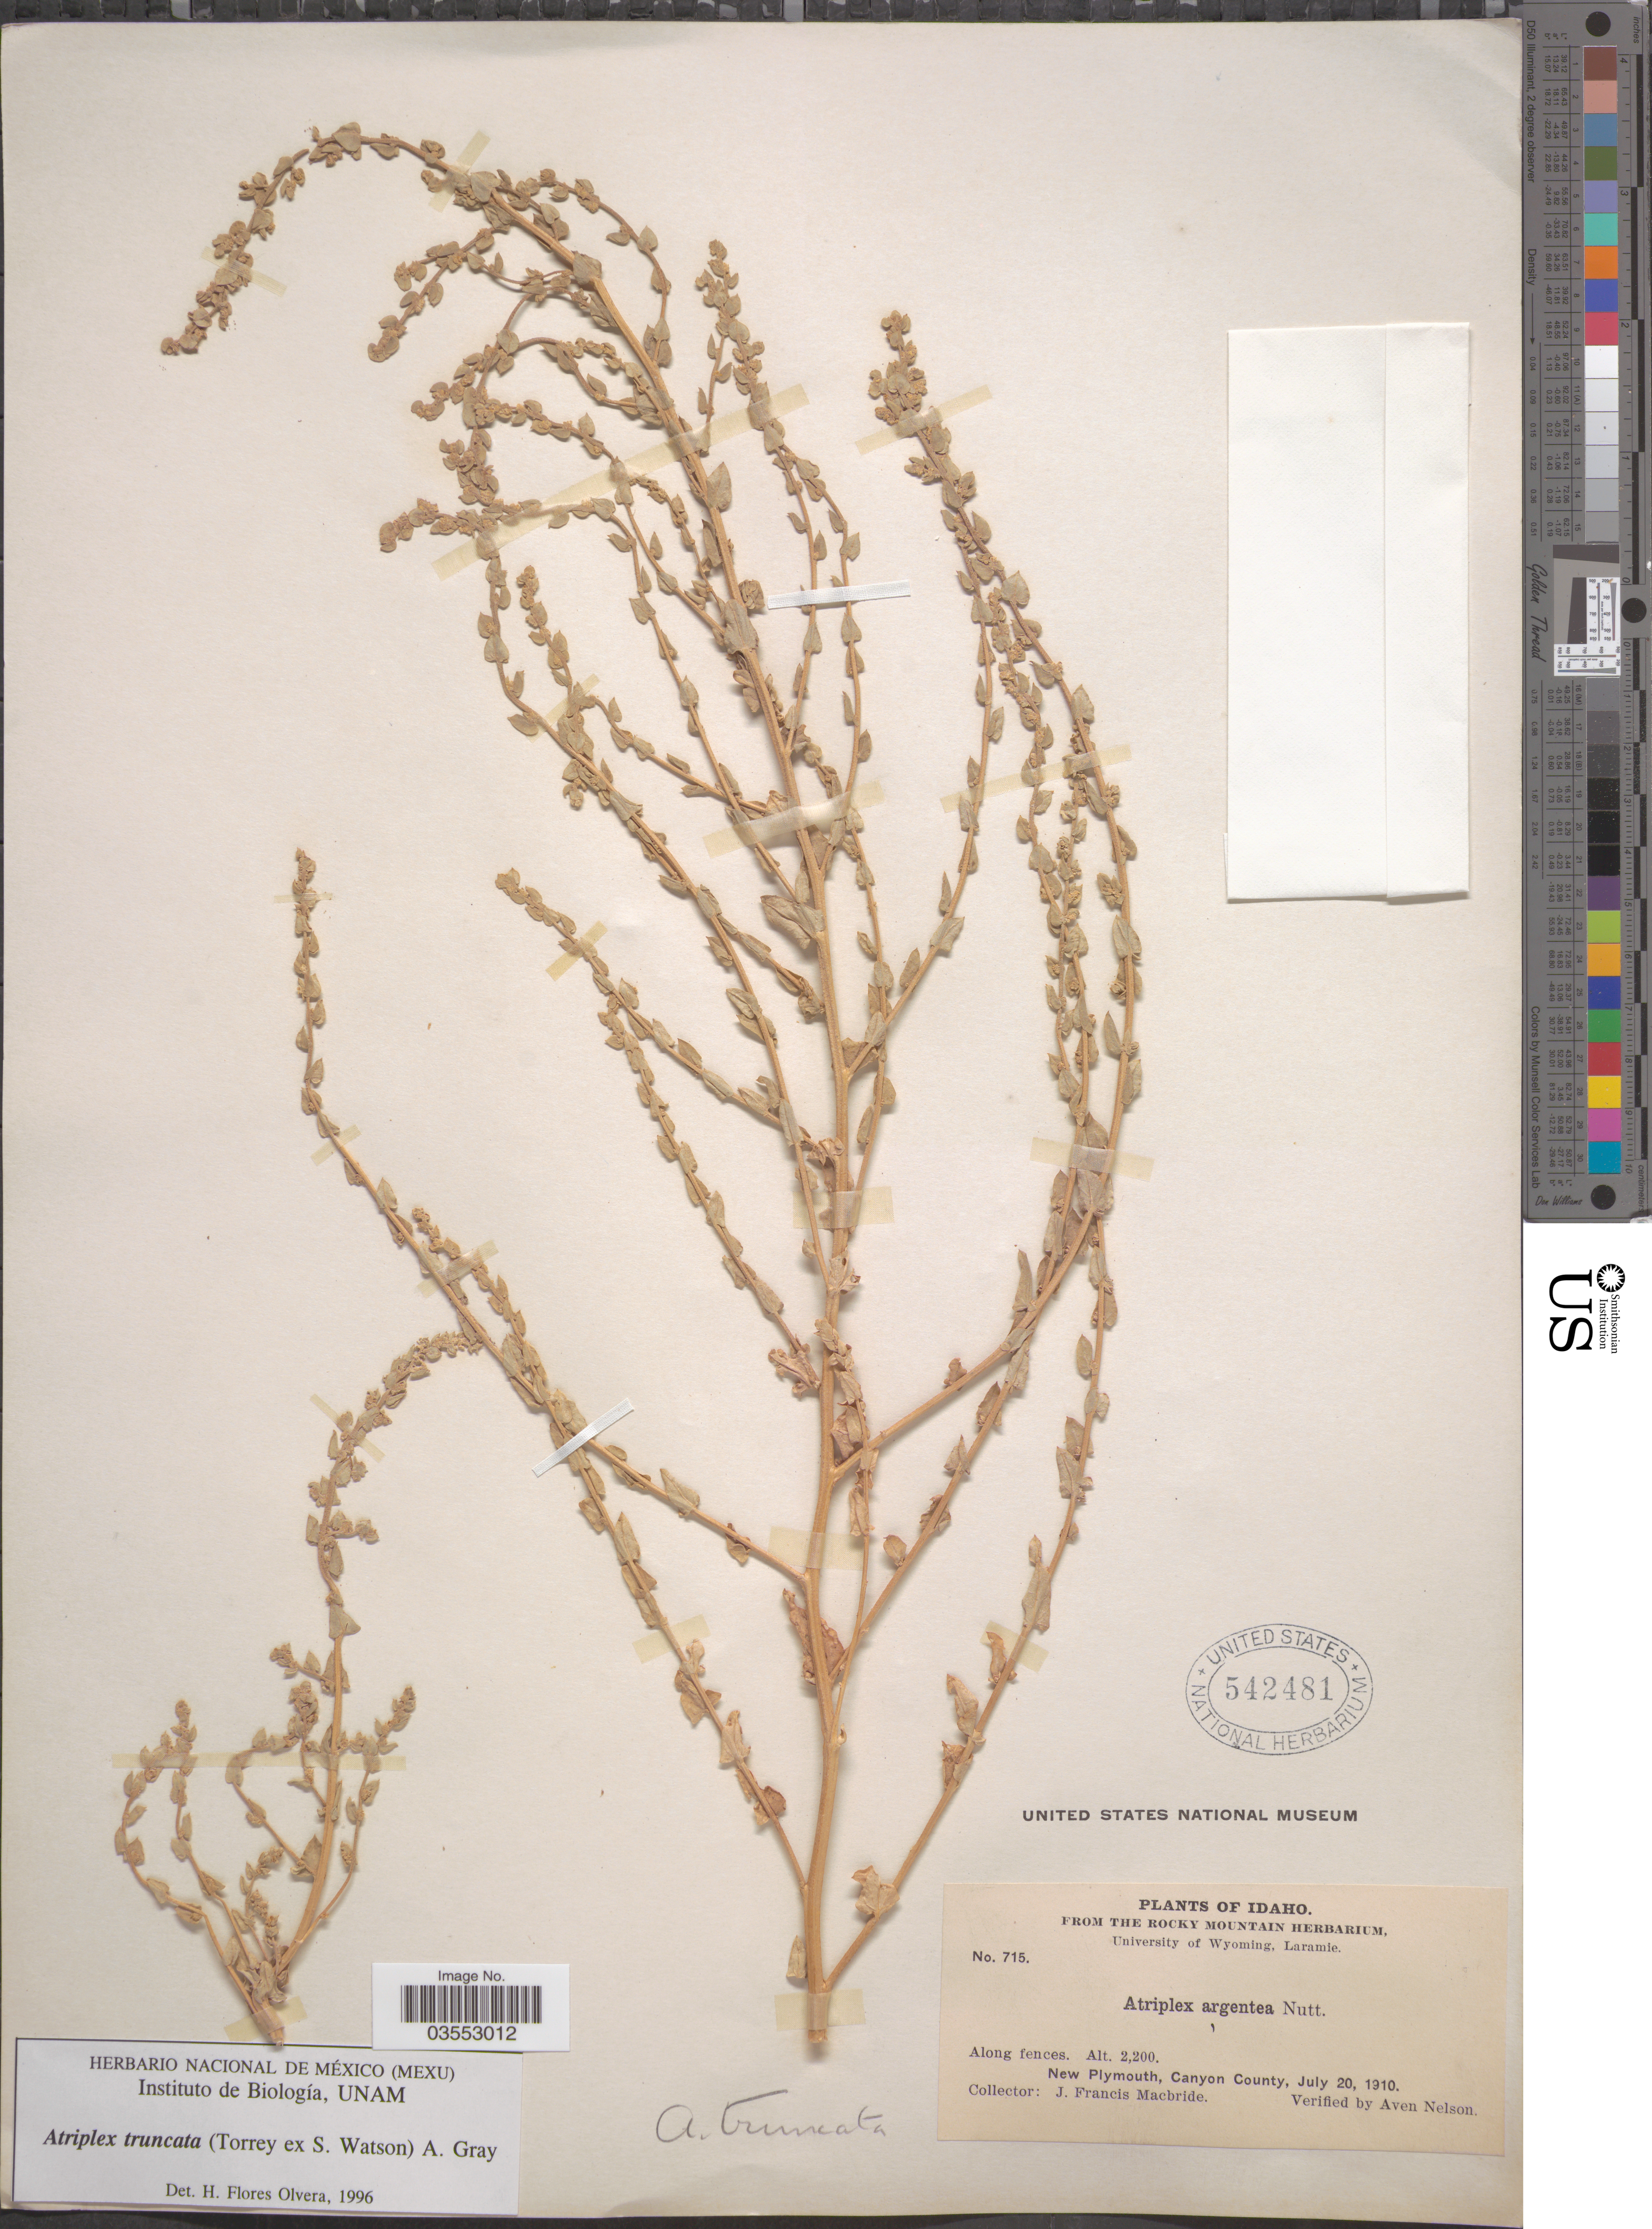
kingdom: Plantae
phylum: Tracheophyta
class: Magnoliopsida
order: Caryophyllales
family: Amaranthaceae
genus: Atriplex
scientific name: Atriplex truncata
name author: (Torr. ex S. Watson) A. Gray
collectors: J. F. Macbride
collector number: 715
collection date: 1910-07-20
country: United States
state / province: Idaho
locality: New Plymouth, Canyon County.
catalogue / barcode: US 542481